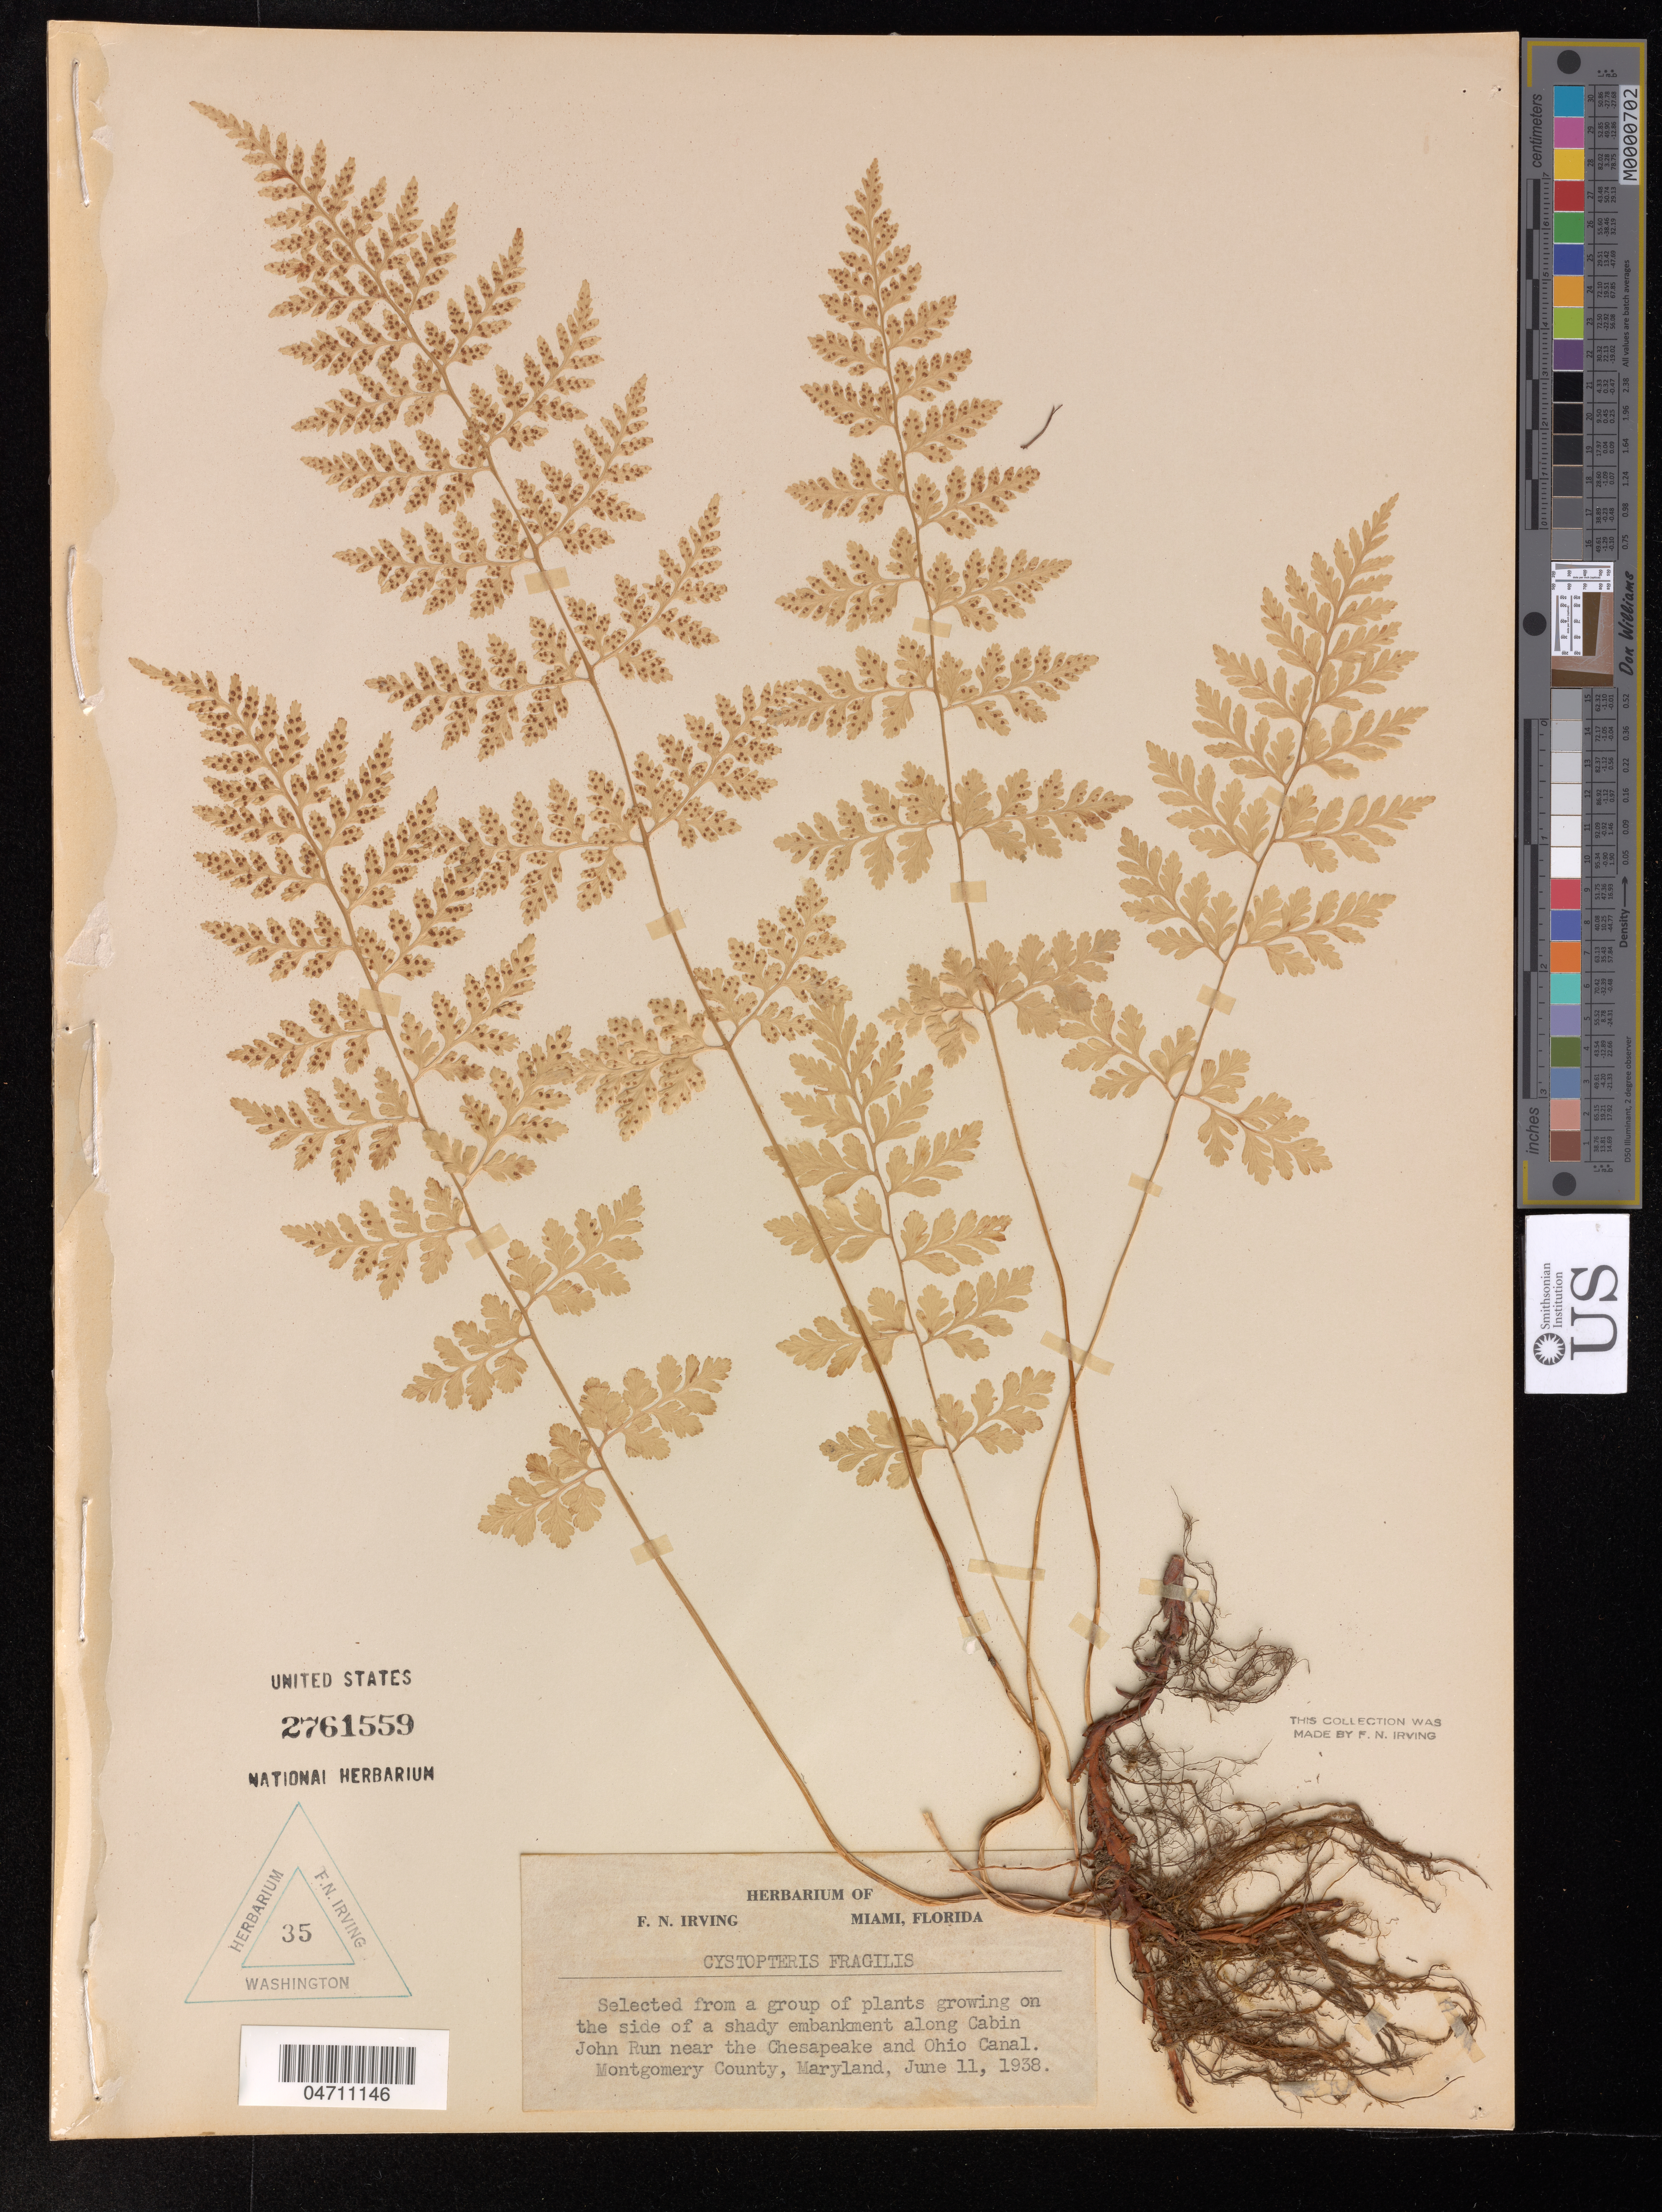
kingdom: Plantae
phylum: Tracheophyta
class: Polypodiopsida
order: Polypodiales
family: Cystopteridaceae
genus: Cystopteris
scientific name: Cystopteris fragilis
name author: (L.) Bernh.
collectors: F. Irving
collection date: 1938-06-11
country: United States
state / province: Maryland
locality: Along Cabin John Run near the Chesapeake and Ohio Canal, Montgomery County.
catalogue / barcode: US 2761559